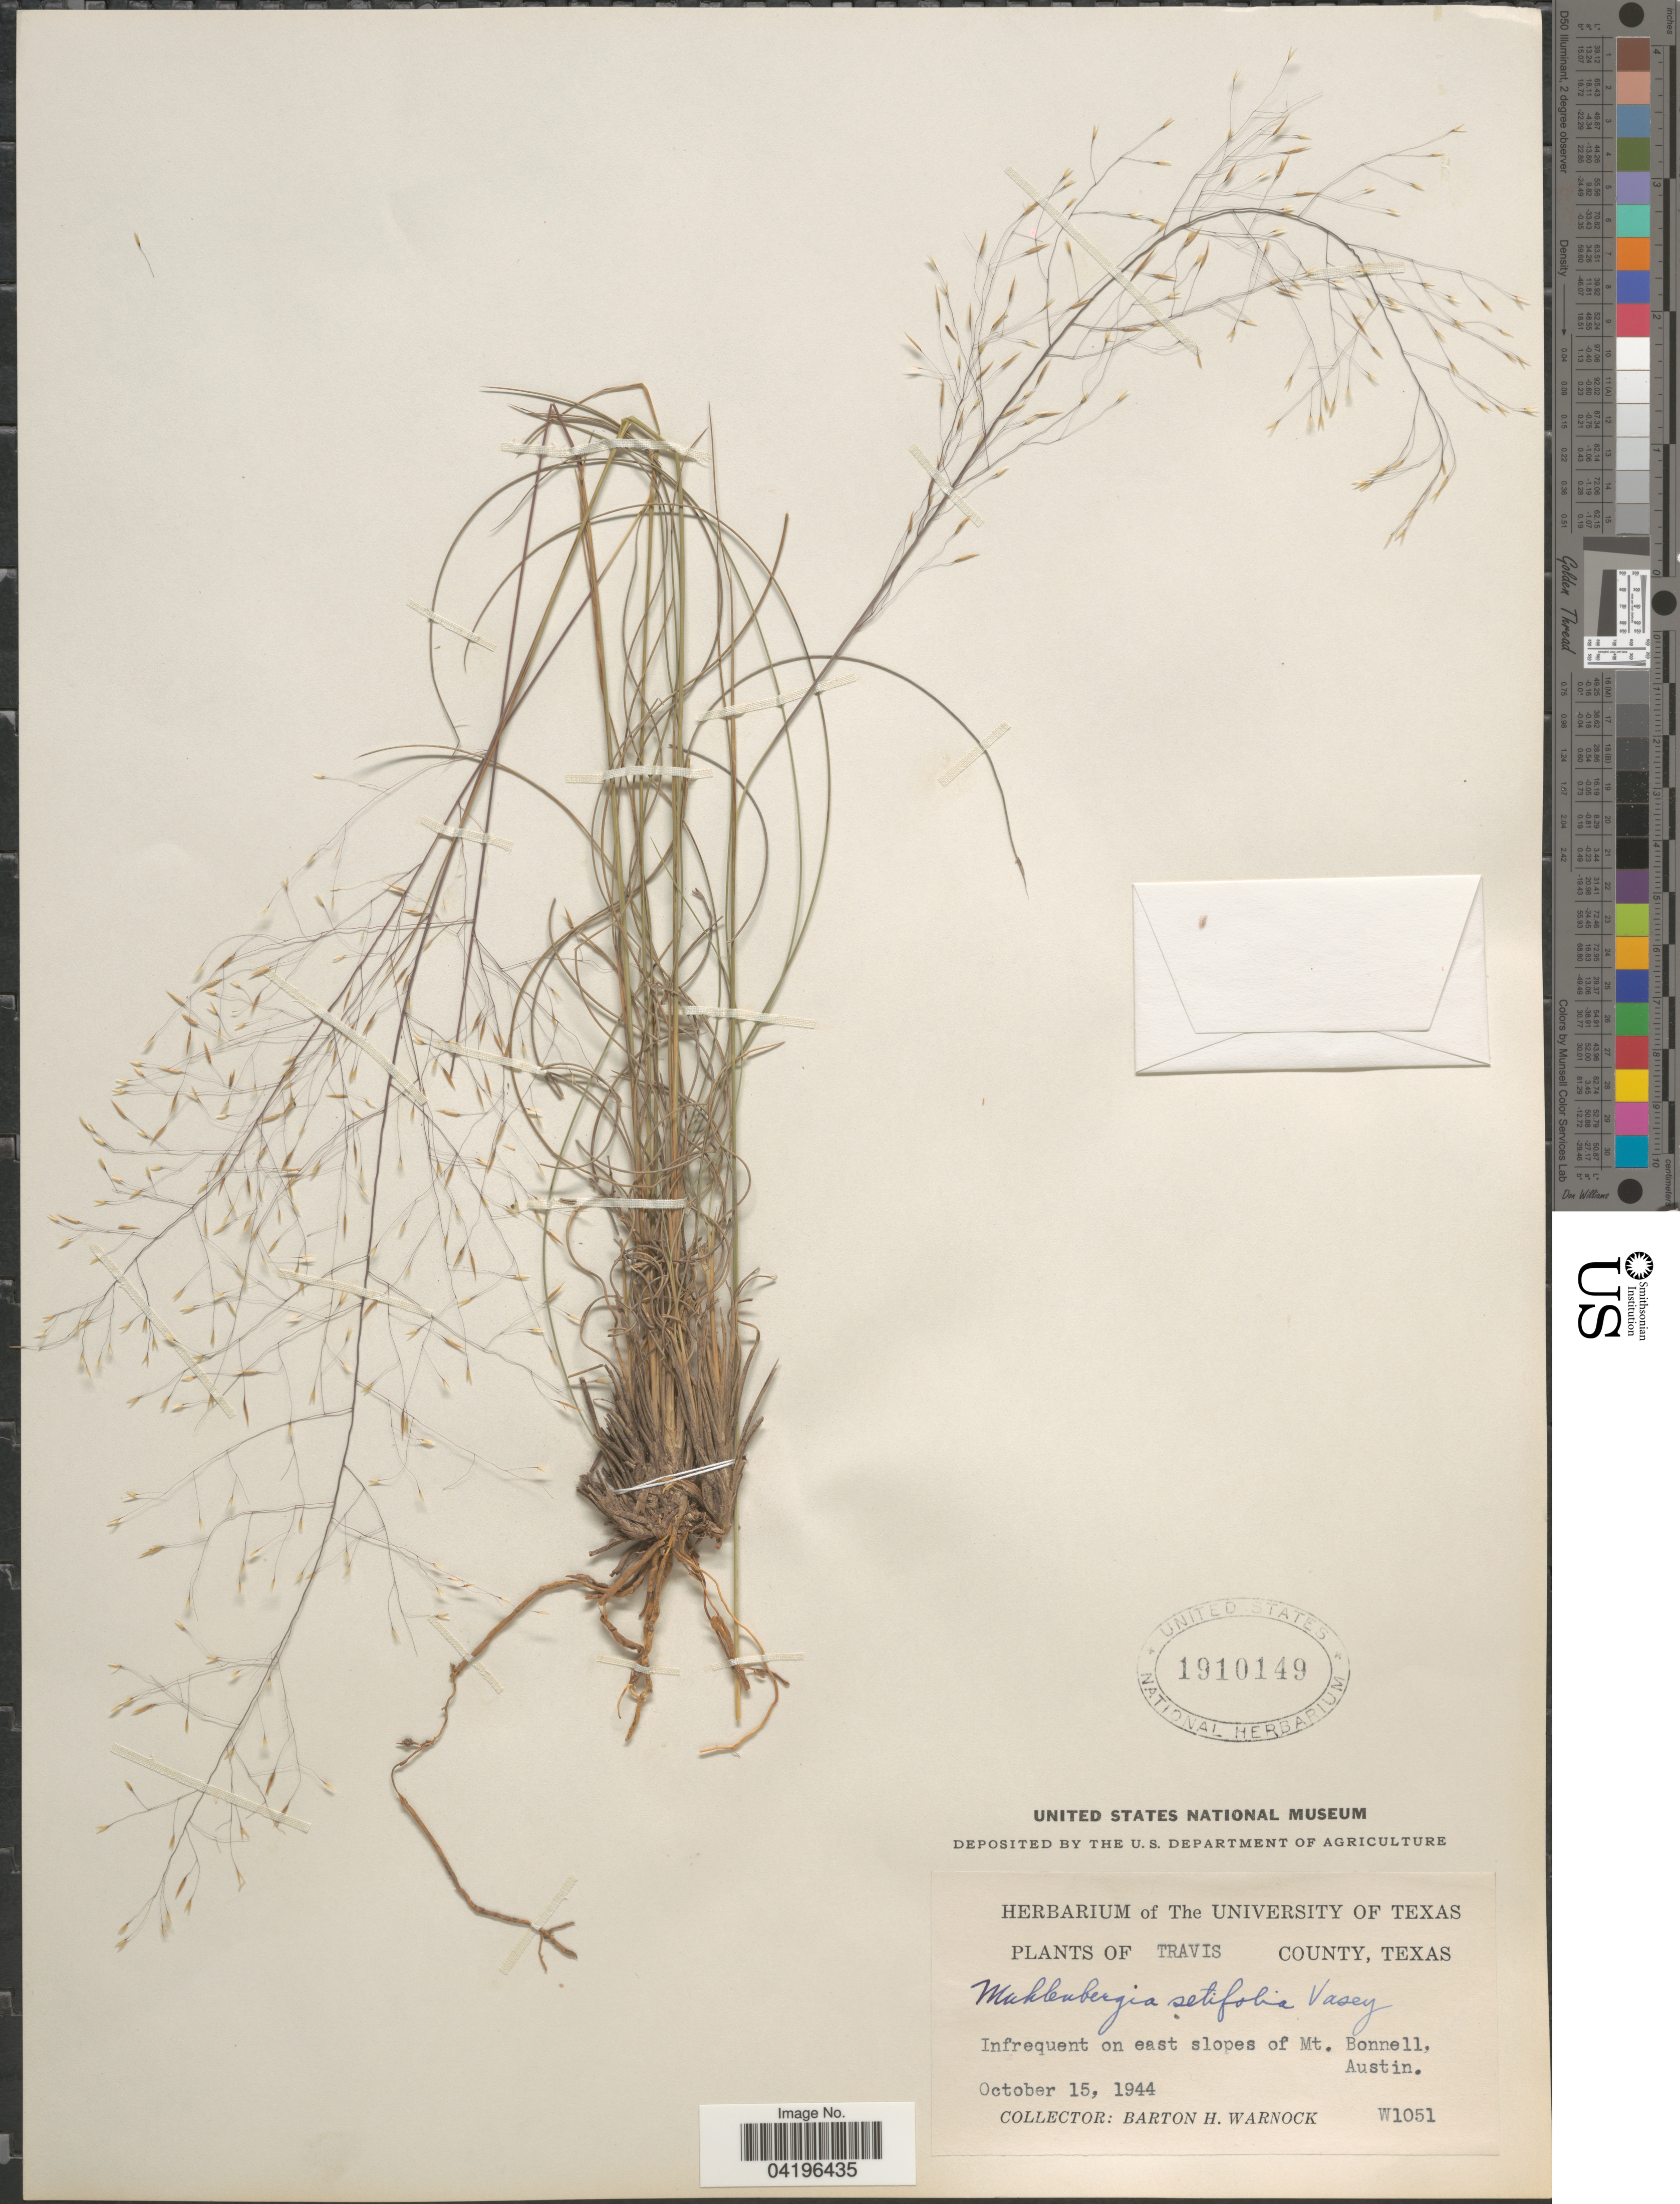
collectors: B. H. Warnock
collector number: W1051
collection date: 1944-10-15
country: United States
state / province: Texas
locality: Travis County. Infrequent on east slopes of Mt. Bonnell, Austin.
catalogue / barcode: US 1910149